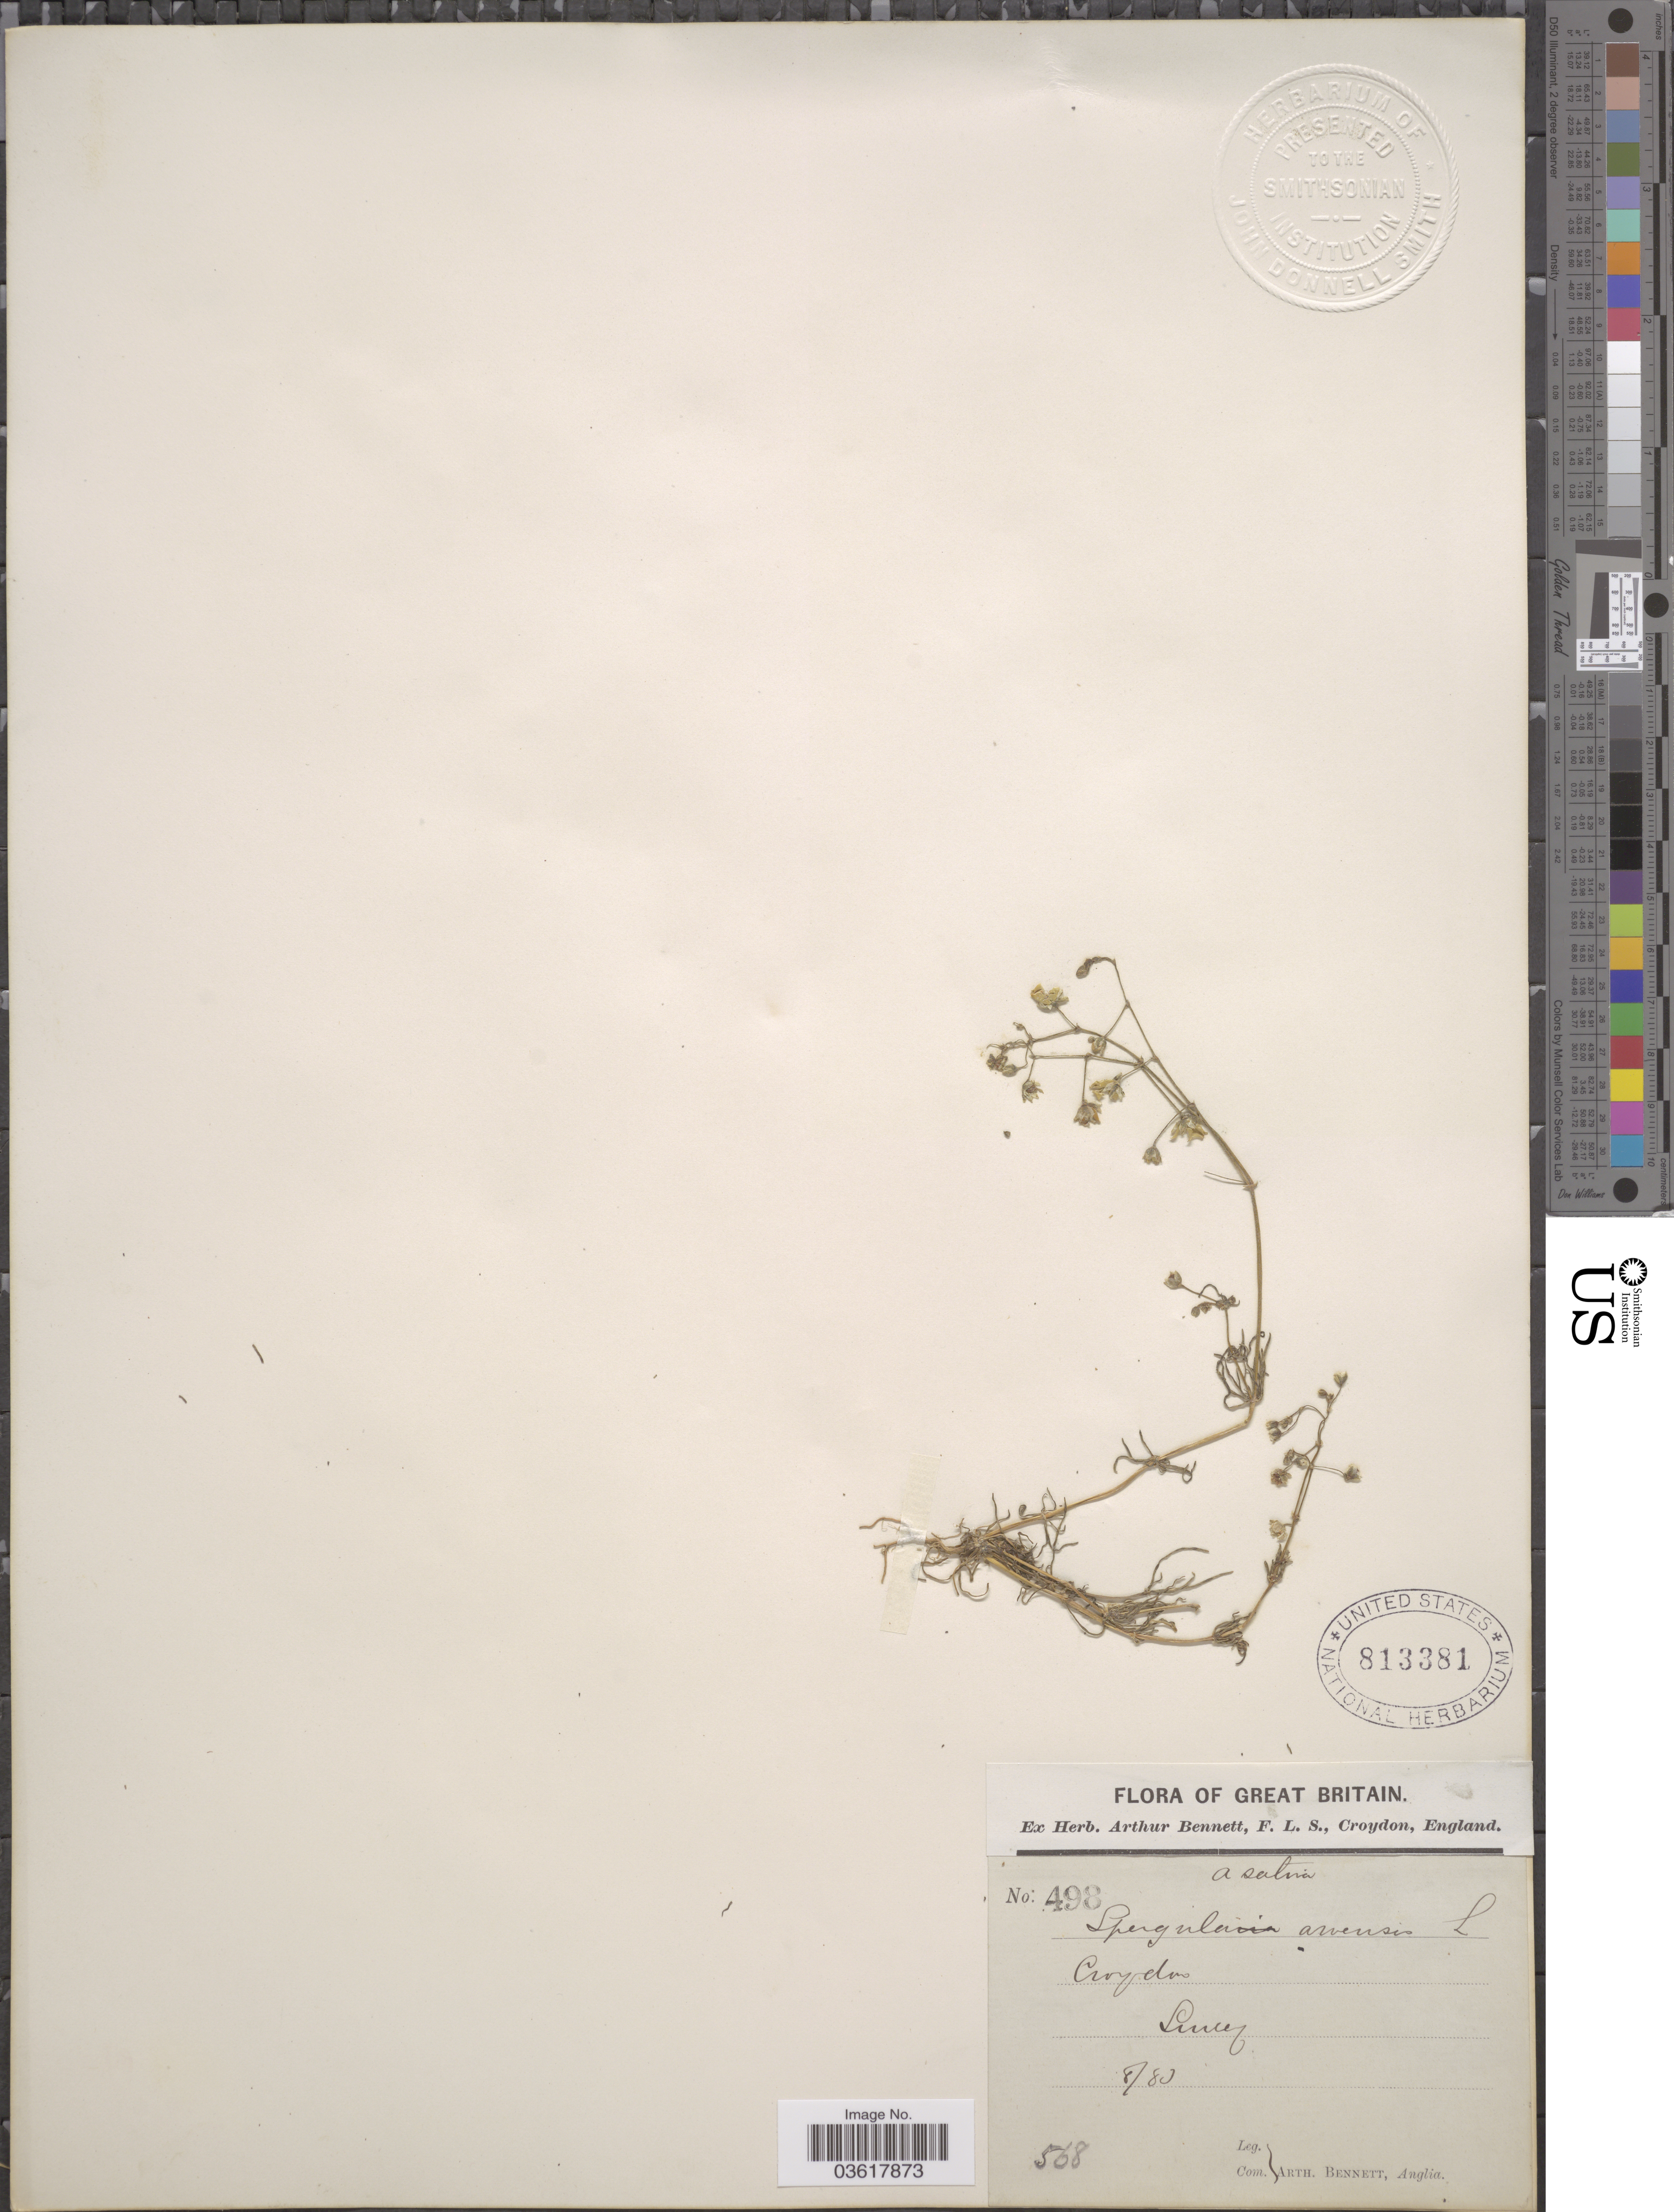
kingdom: Plantae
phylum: Tracheophyta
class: Magnoliopsida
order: Caryophyllales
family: Caryophyllaceae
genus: Spergula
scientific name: Spergula arvensis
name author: L.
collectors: A. Bennett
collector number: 498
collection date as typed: Transcribed d/m/y: /8/83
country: United Kingdom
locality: Great Britain. Croydon. Surrey.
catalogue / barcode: US 813381